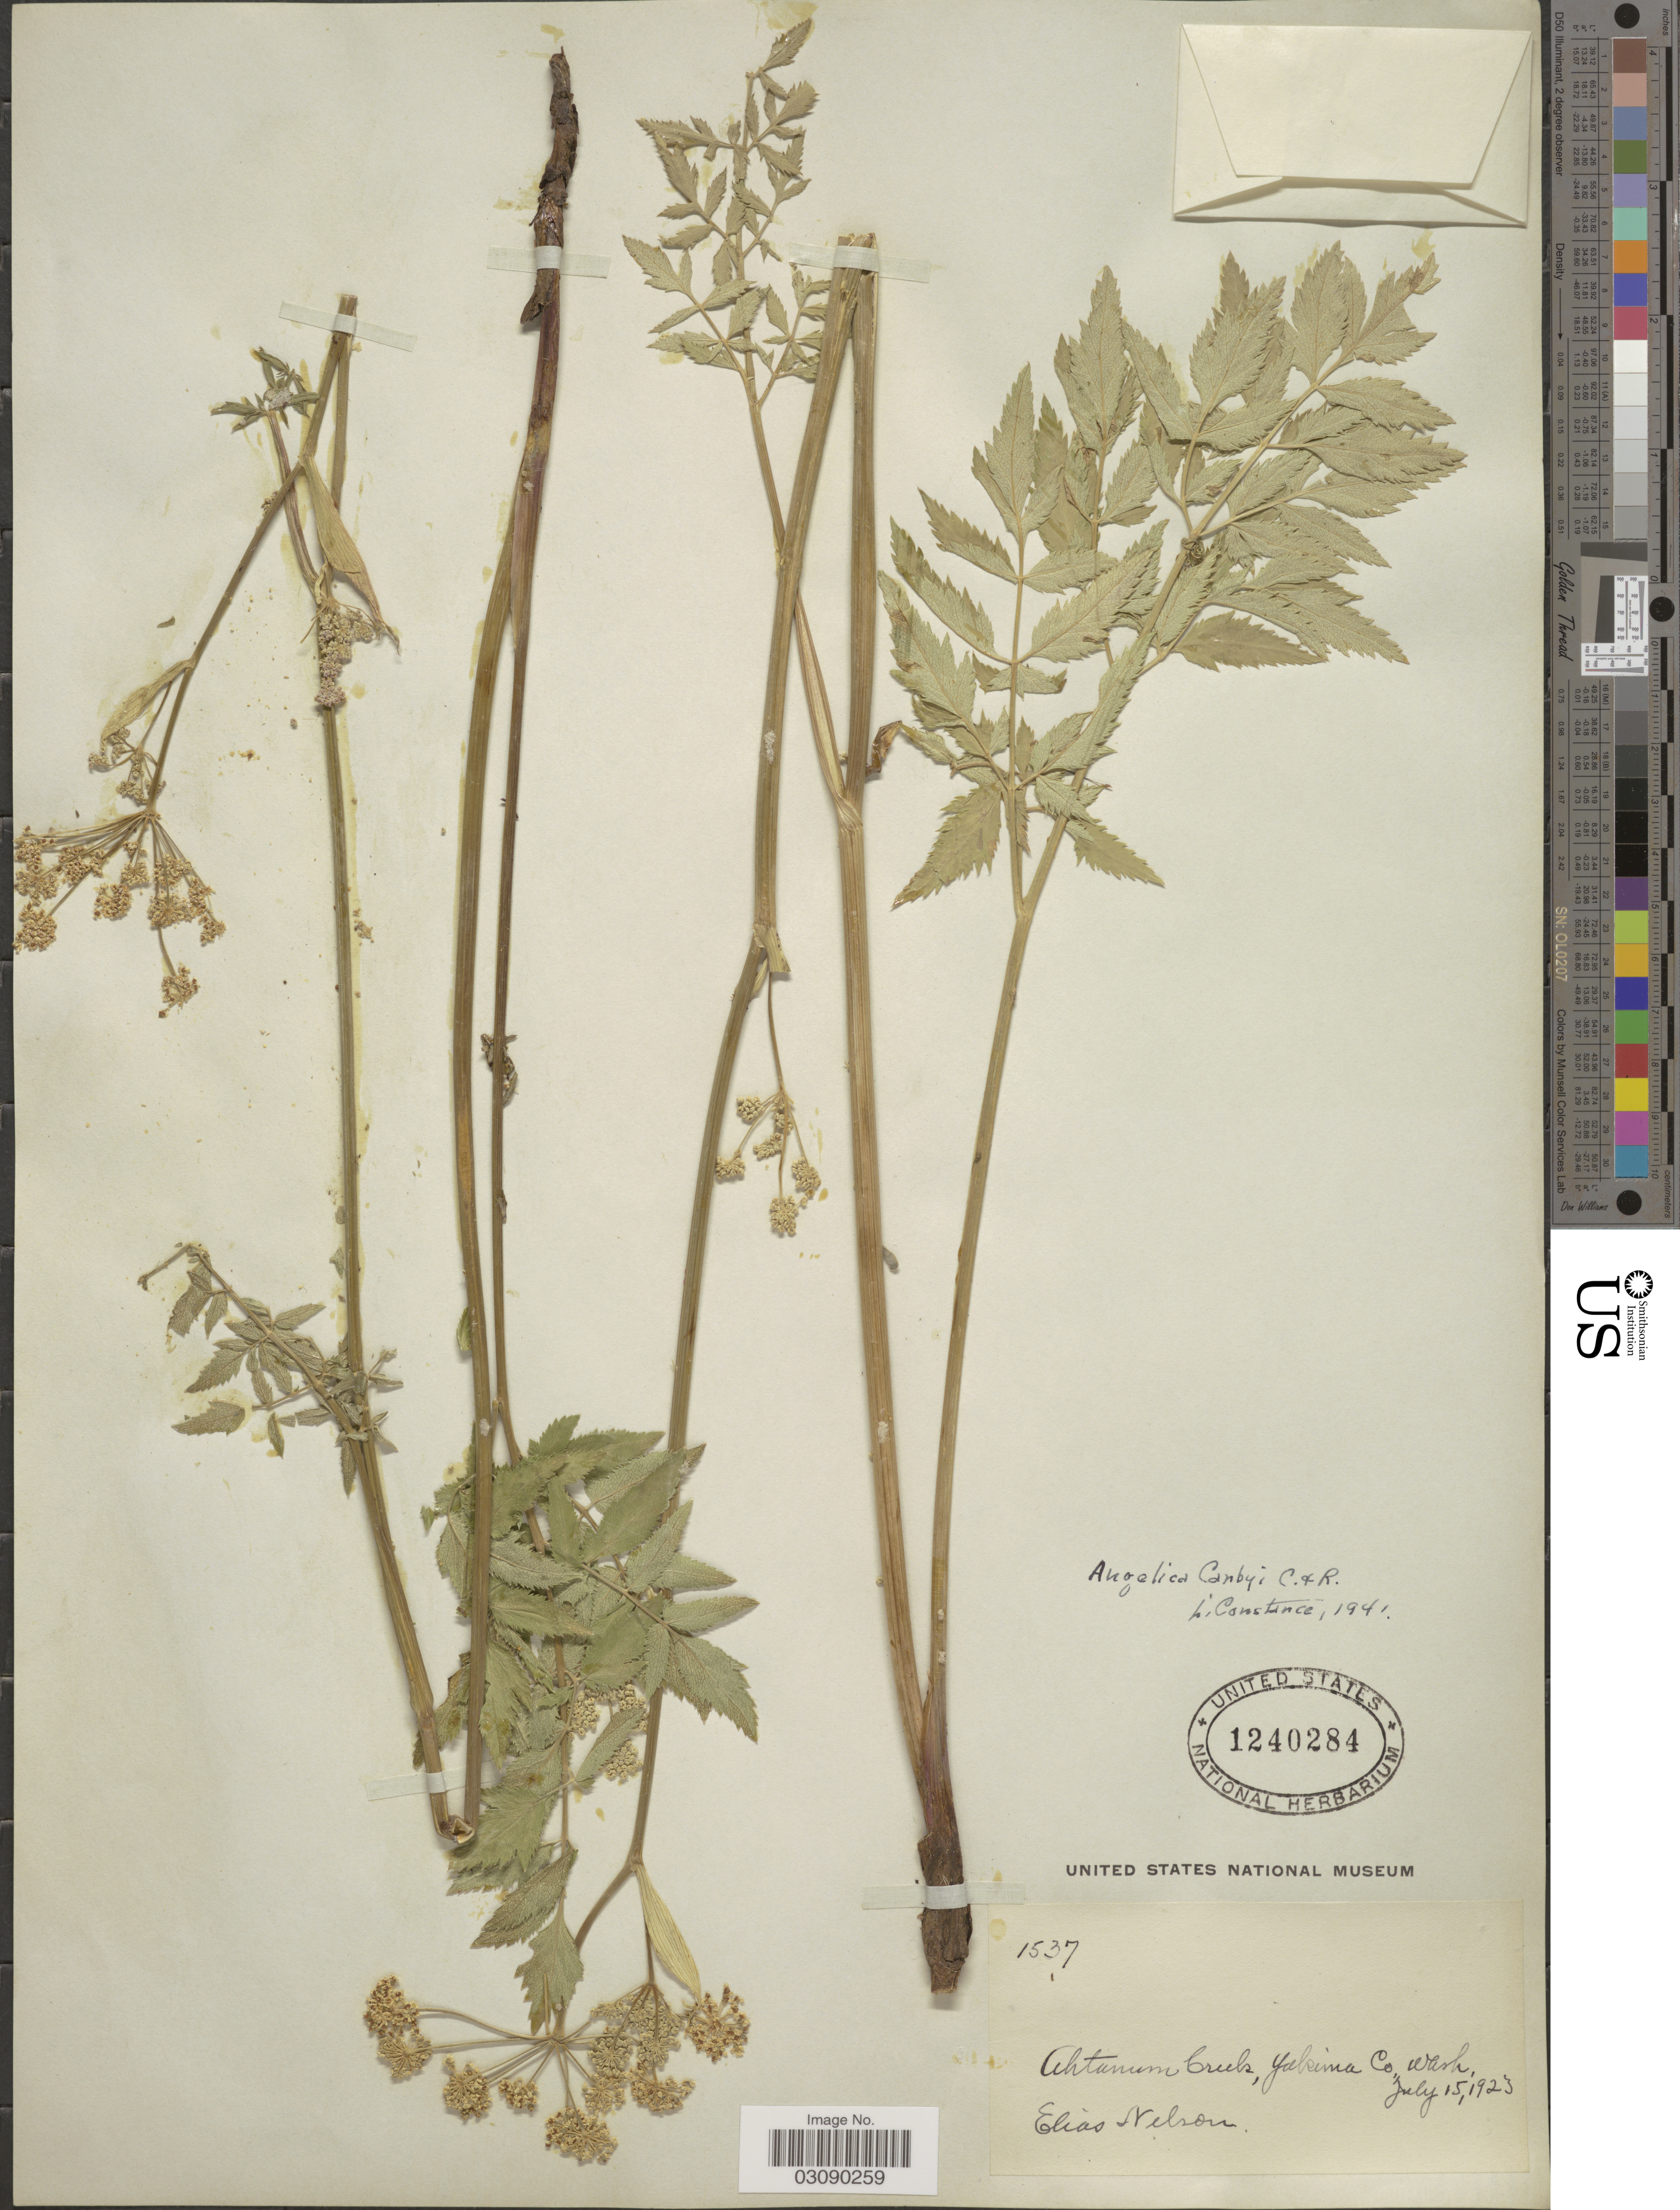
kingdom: Plantae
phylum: Tracheophyta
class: Magnoliopsida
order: Apiales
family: Apiaceae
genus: Angelica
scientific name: Angelica canbyi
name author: J.M. Coult. & Rose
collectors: E. Nelson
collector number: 1537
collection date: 1923-07-15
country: United States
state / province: Washington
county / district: Yakima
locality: Ahtanum Creek, Yakima Co.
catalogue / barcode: US 1240284